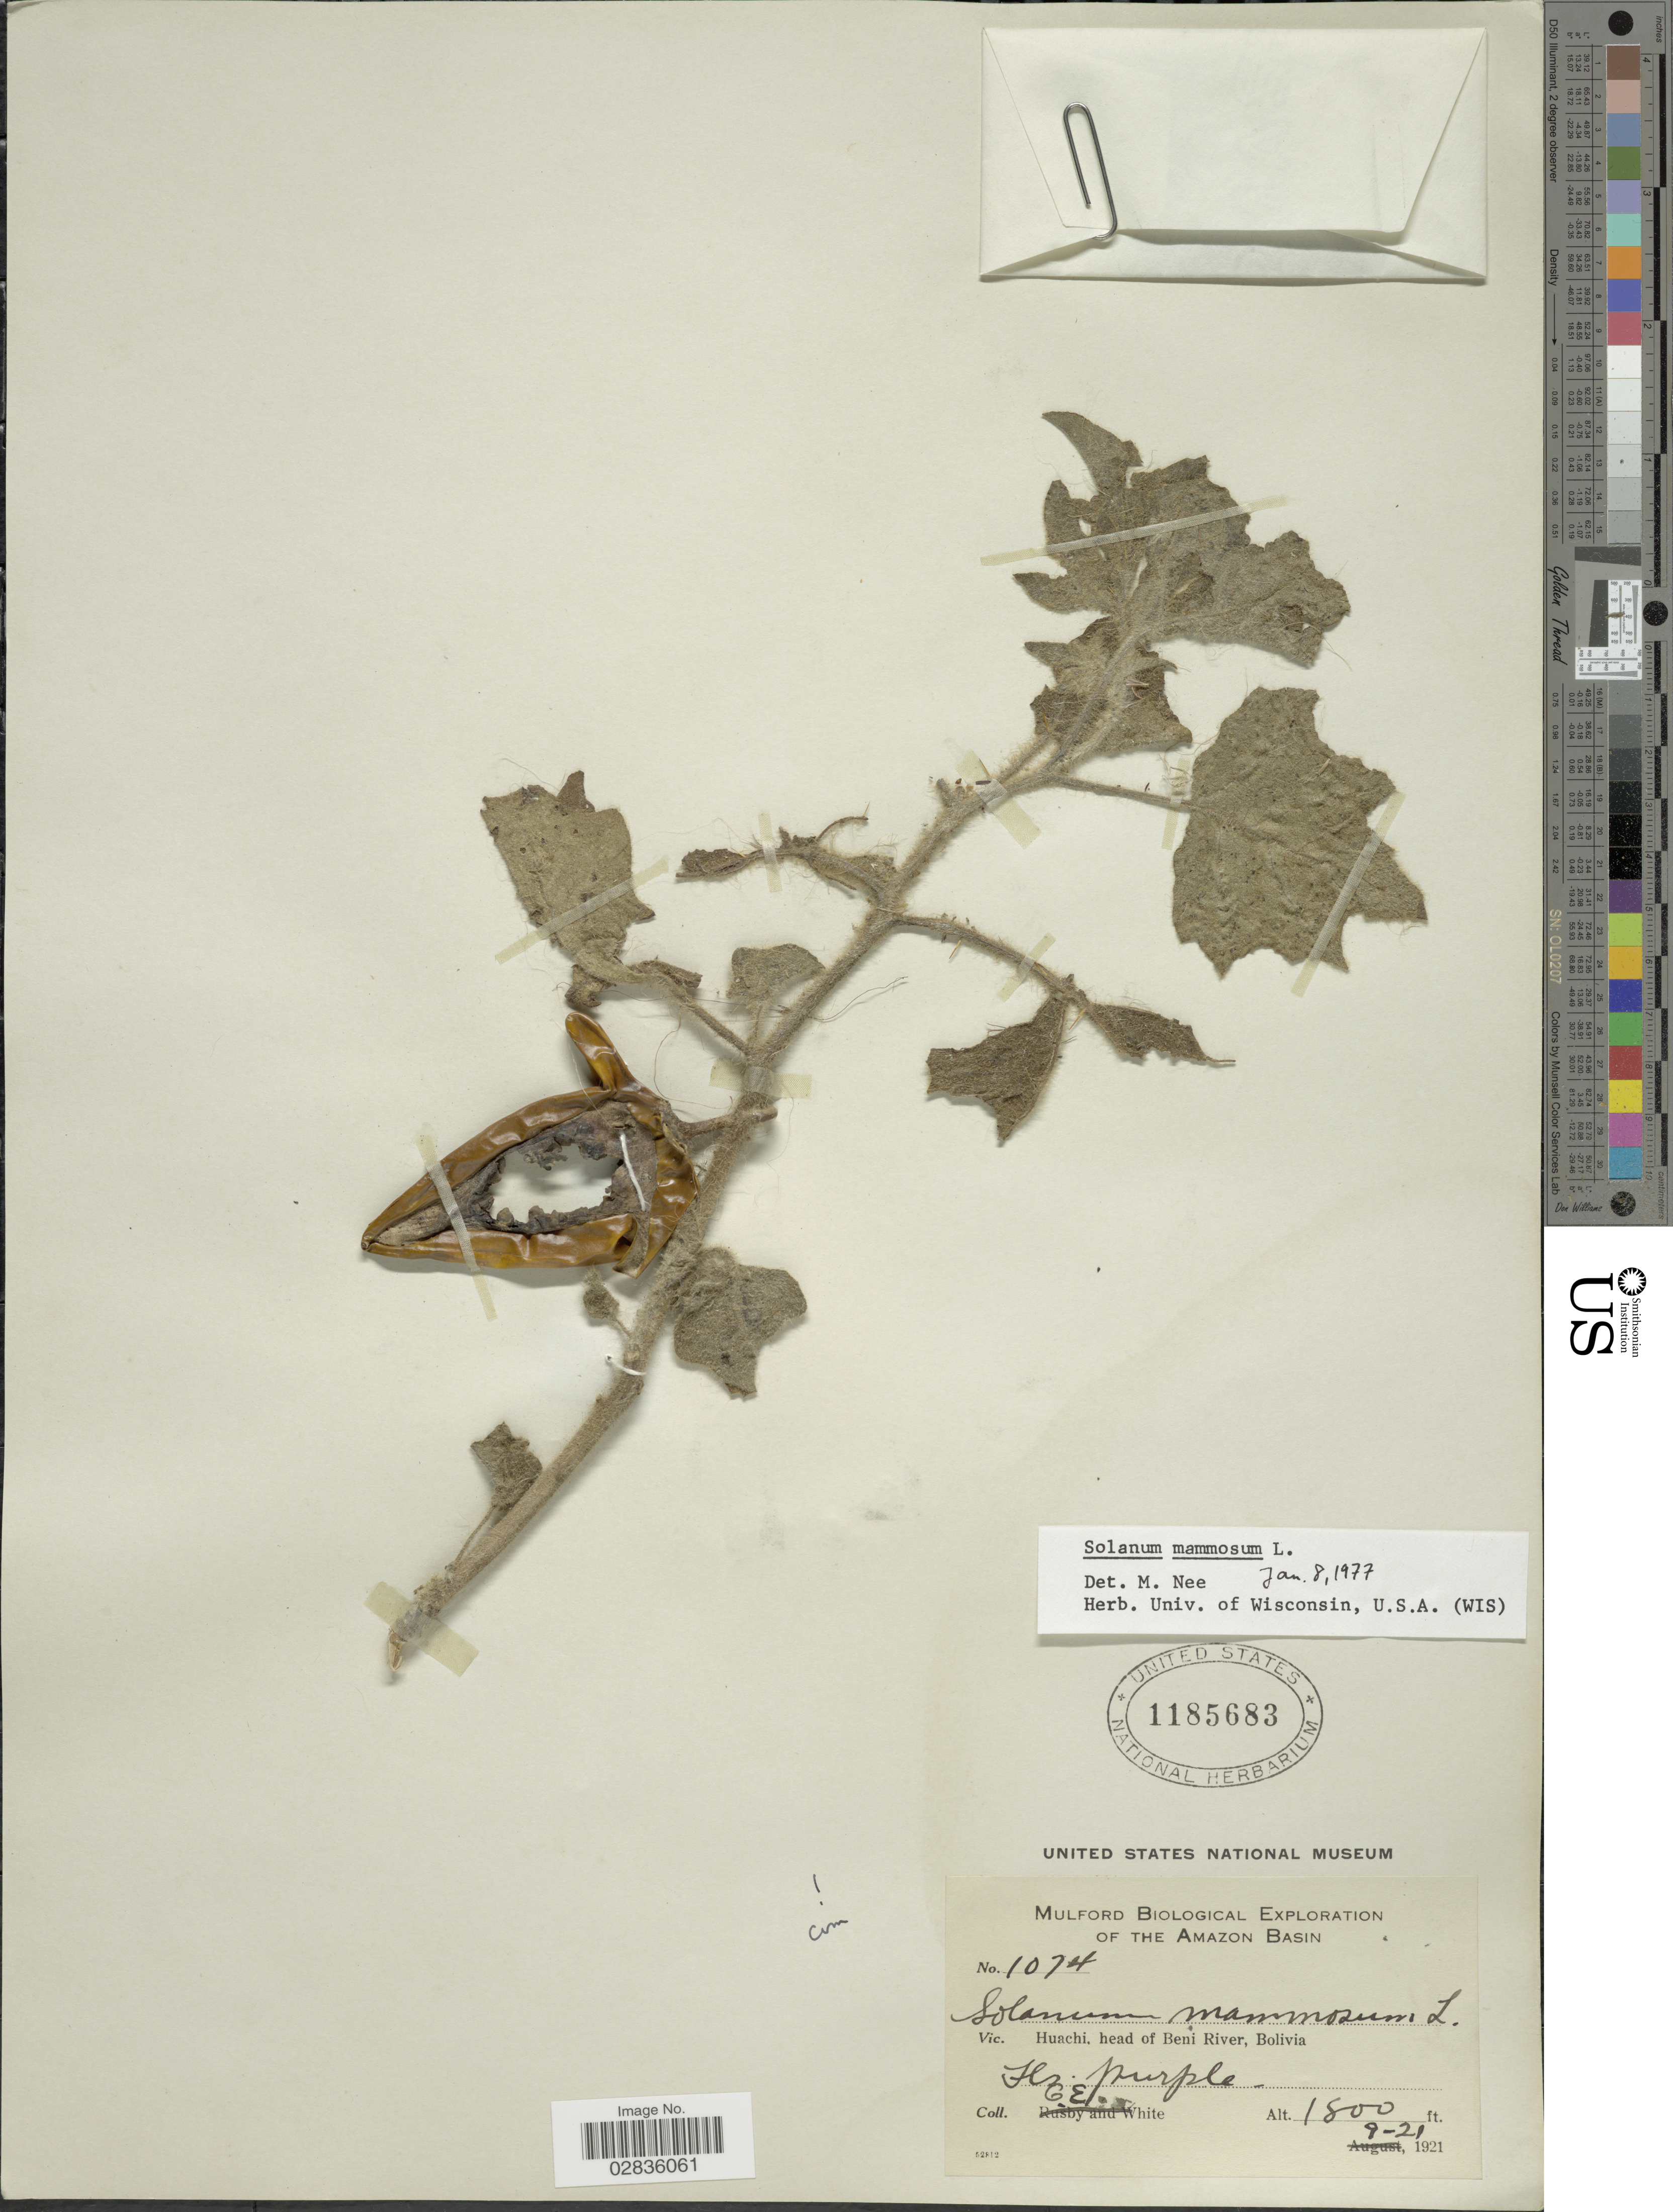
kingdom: Plantae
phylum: Tracheophyta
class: Magnoliopsida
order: Solanales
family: Solanaceae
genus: Solanum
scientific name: Solanum mammosum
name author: L.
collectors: O. E. White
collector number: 1074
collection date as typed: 9-21-1921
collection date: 1921-09-21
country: Bolivia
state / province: Beni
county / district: Iténez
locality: Huachi, head of Beni River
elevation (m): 549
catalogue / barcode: US 1185683